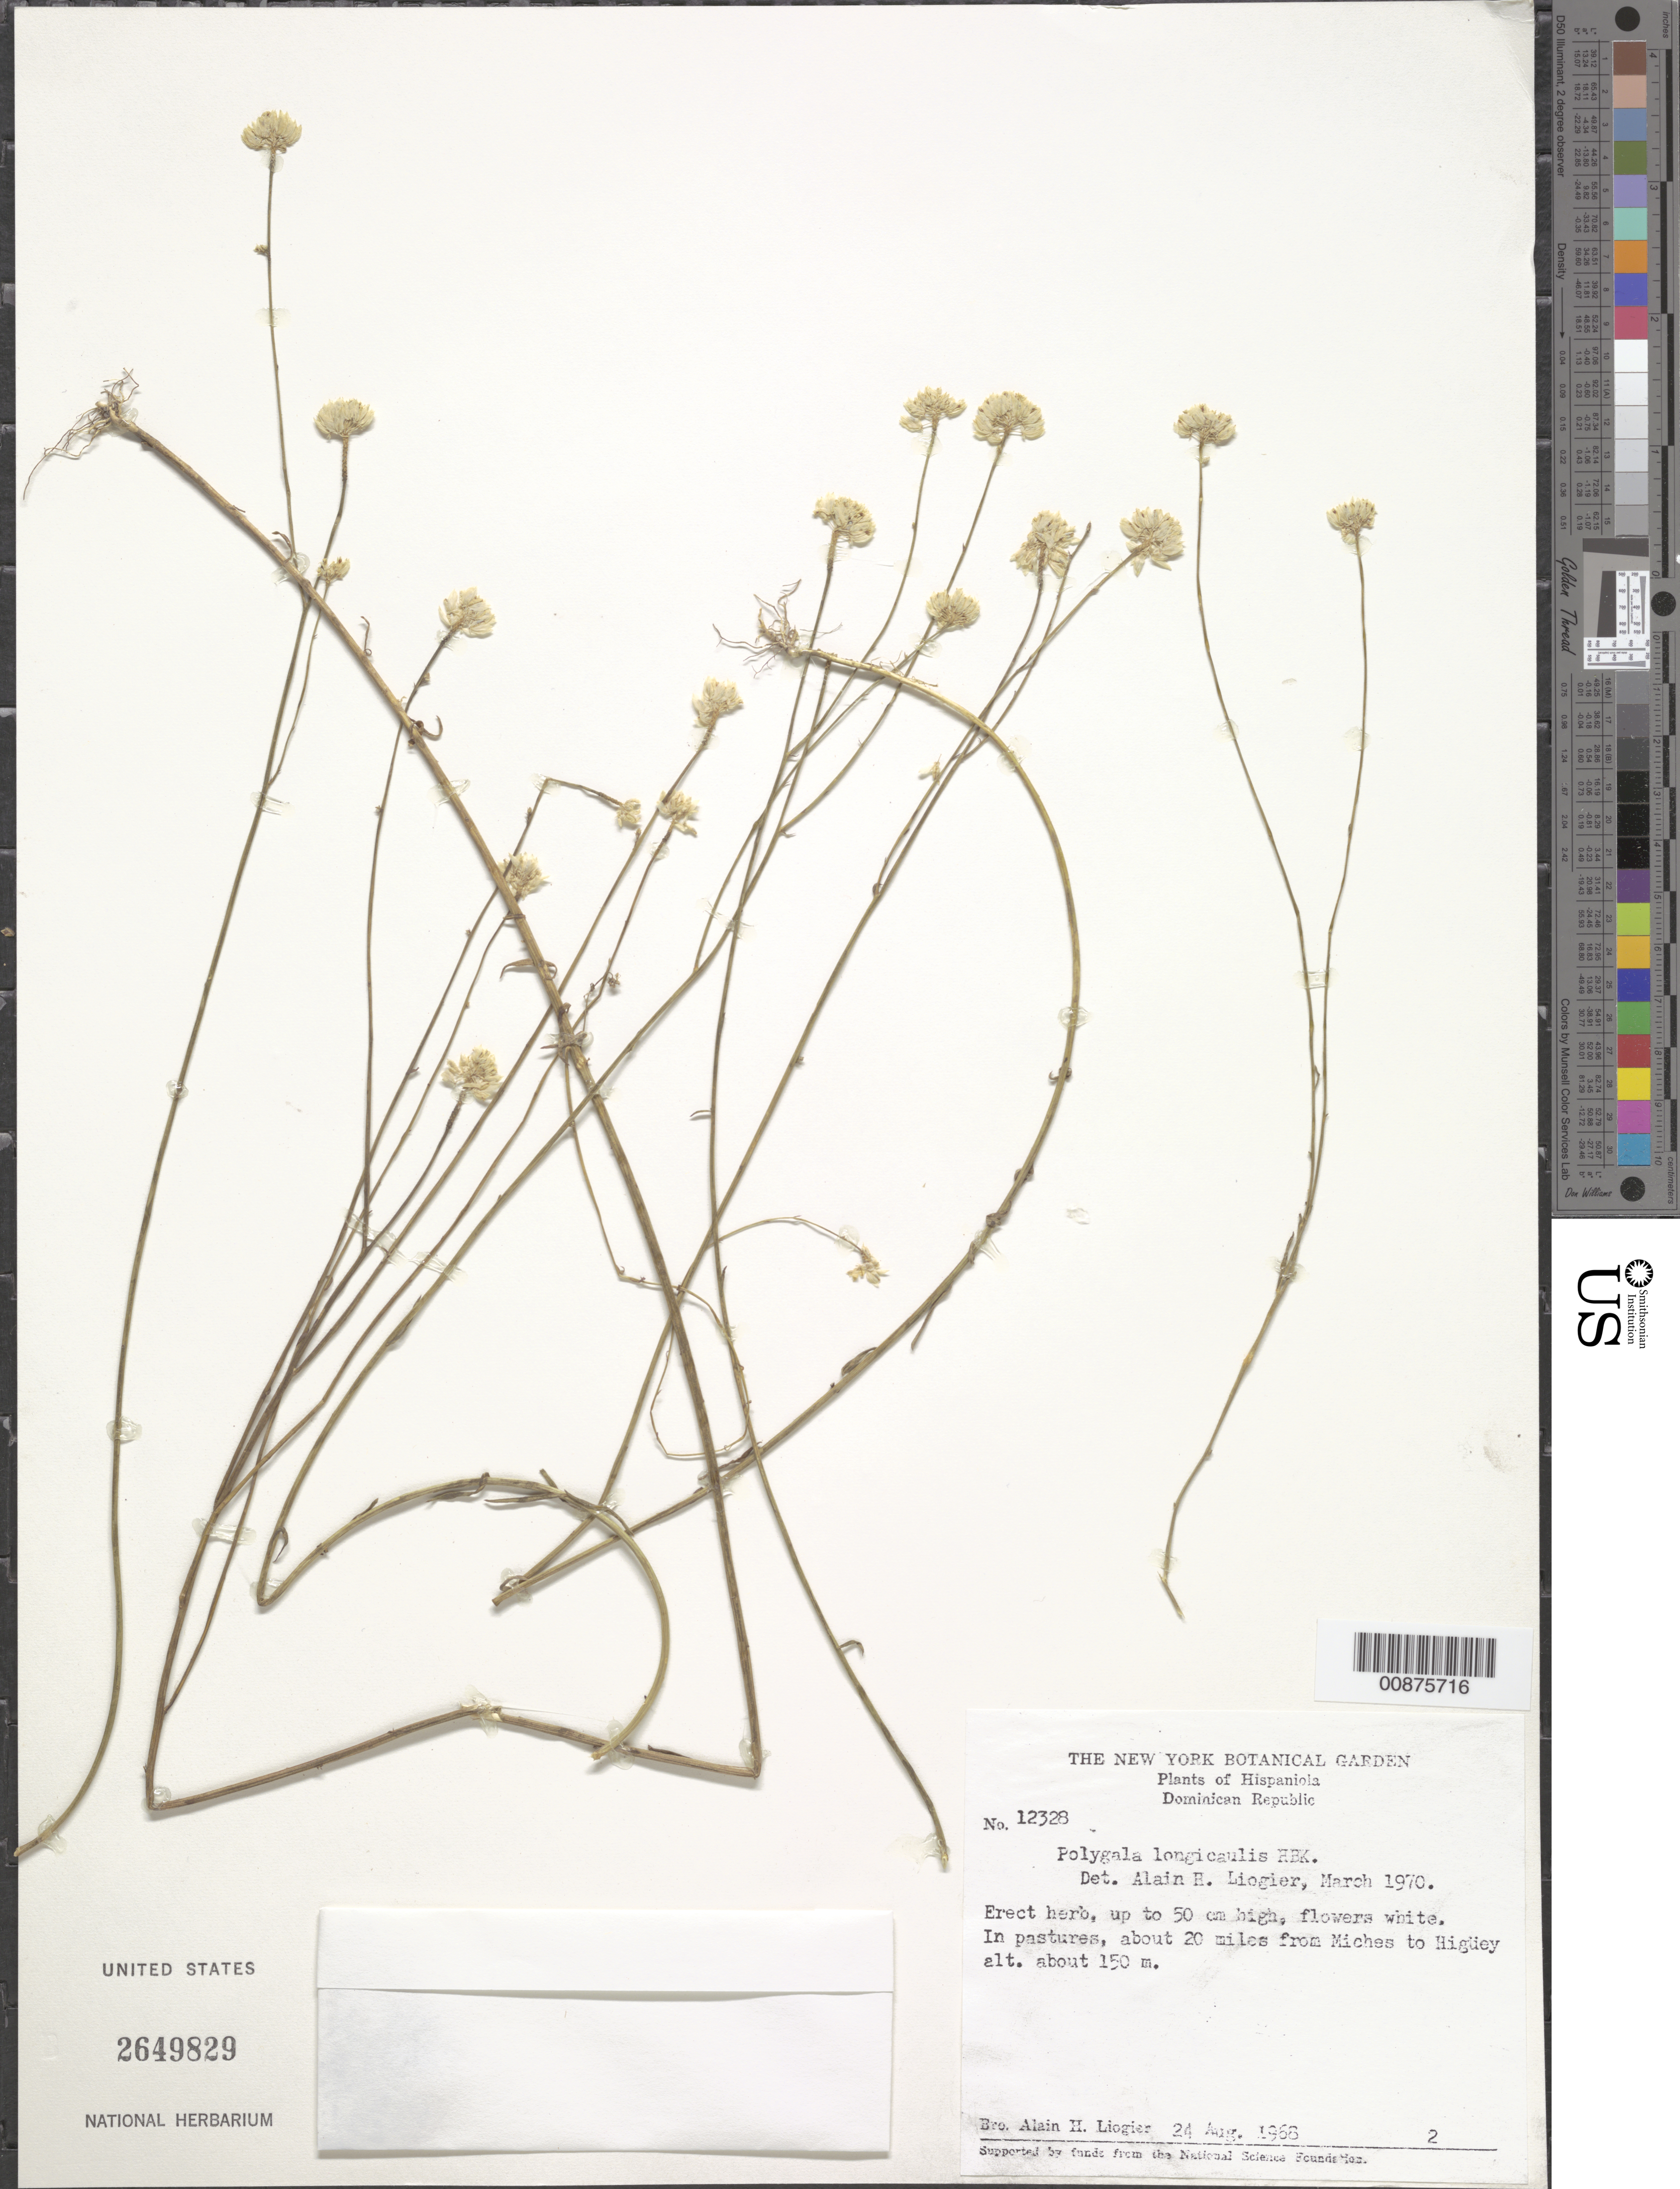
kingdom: Plantae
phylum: Tracheophyta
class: Magnoliopsida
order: Fabales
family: Polygalaceae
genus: Polygala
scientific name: Polygala longicaulis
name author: Kunth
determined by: Liogier, Alain H.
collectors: A. H. Liogier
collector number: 12328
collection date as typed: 24 Aug 1968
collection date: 1968-08-24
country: Dominican Republic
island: Hispaniola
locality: About 20 miles from Miches to Higüey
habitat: In pastures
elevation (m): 150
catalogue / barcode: US 2649829